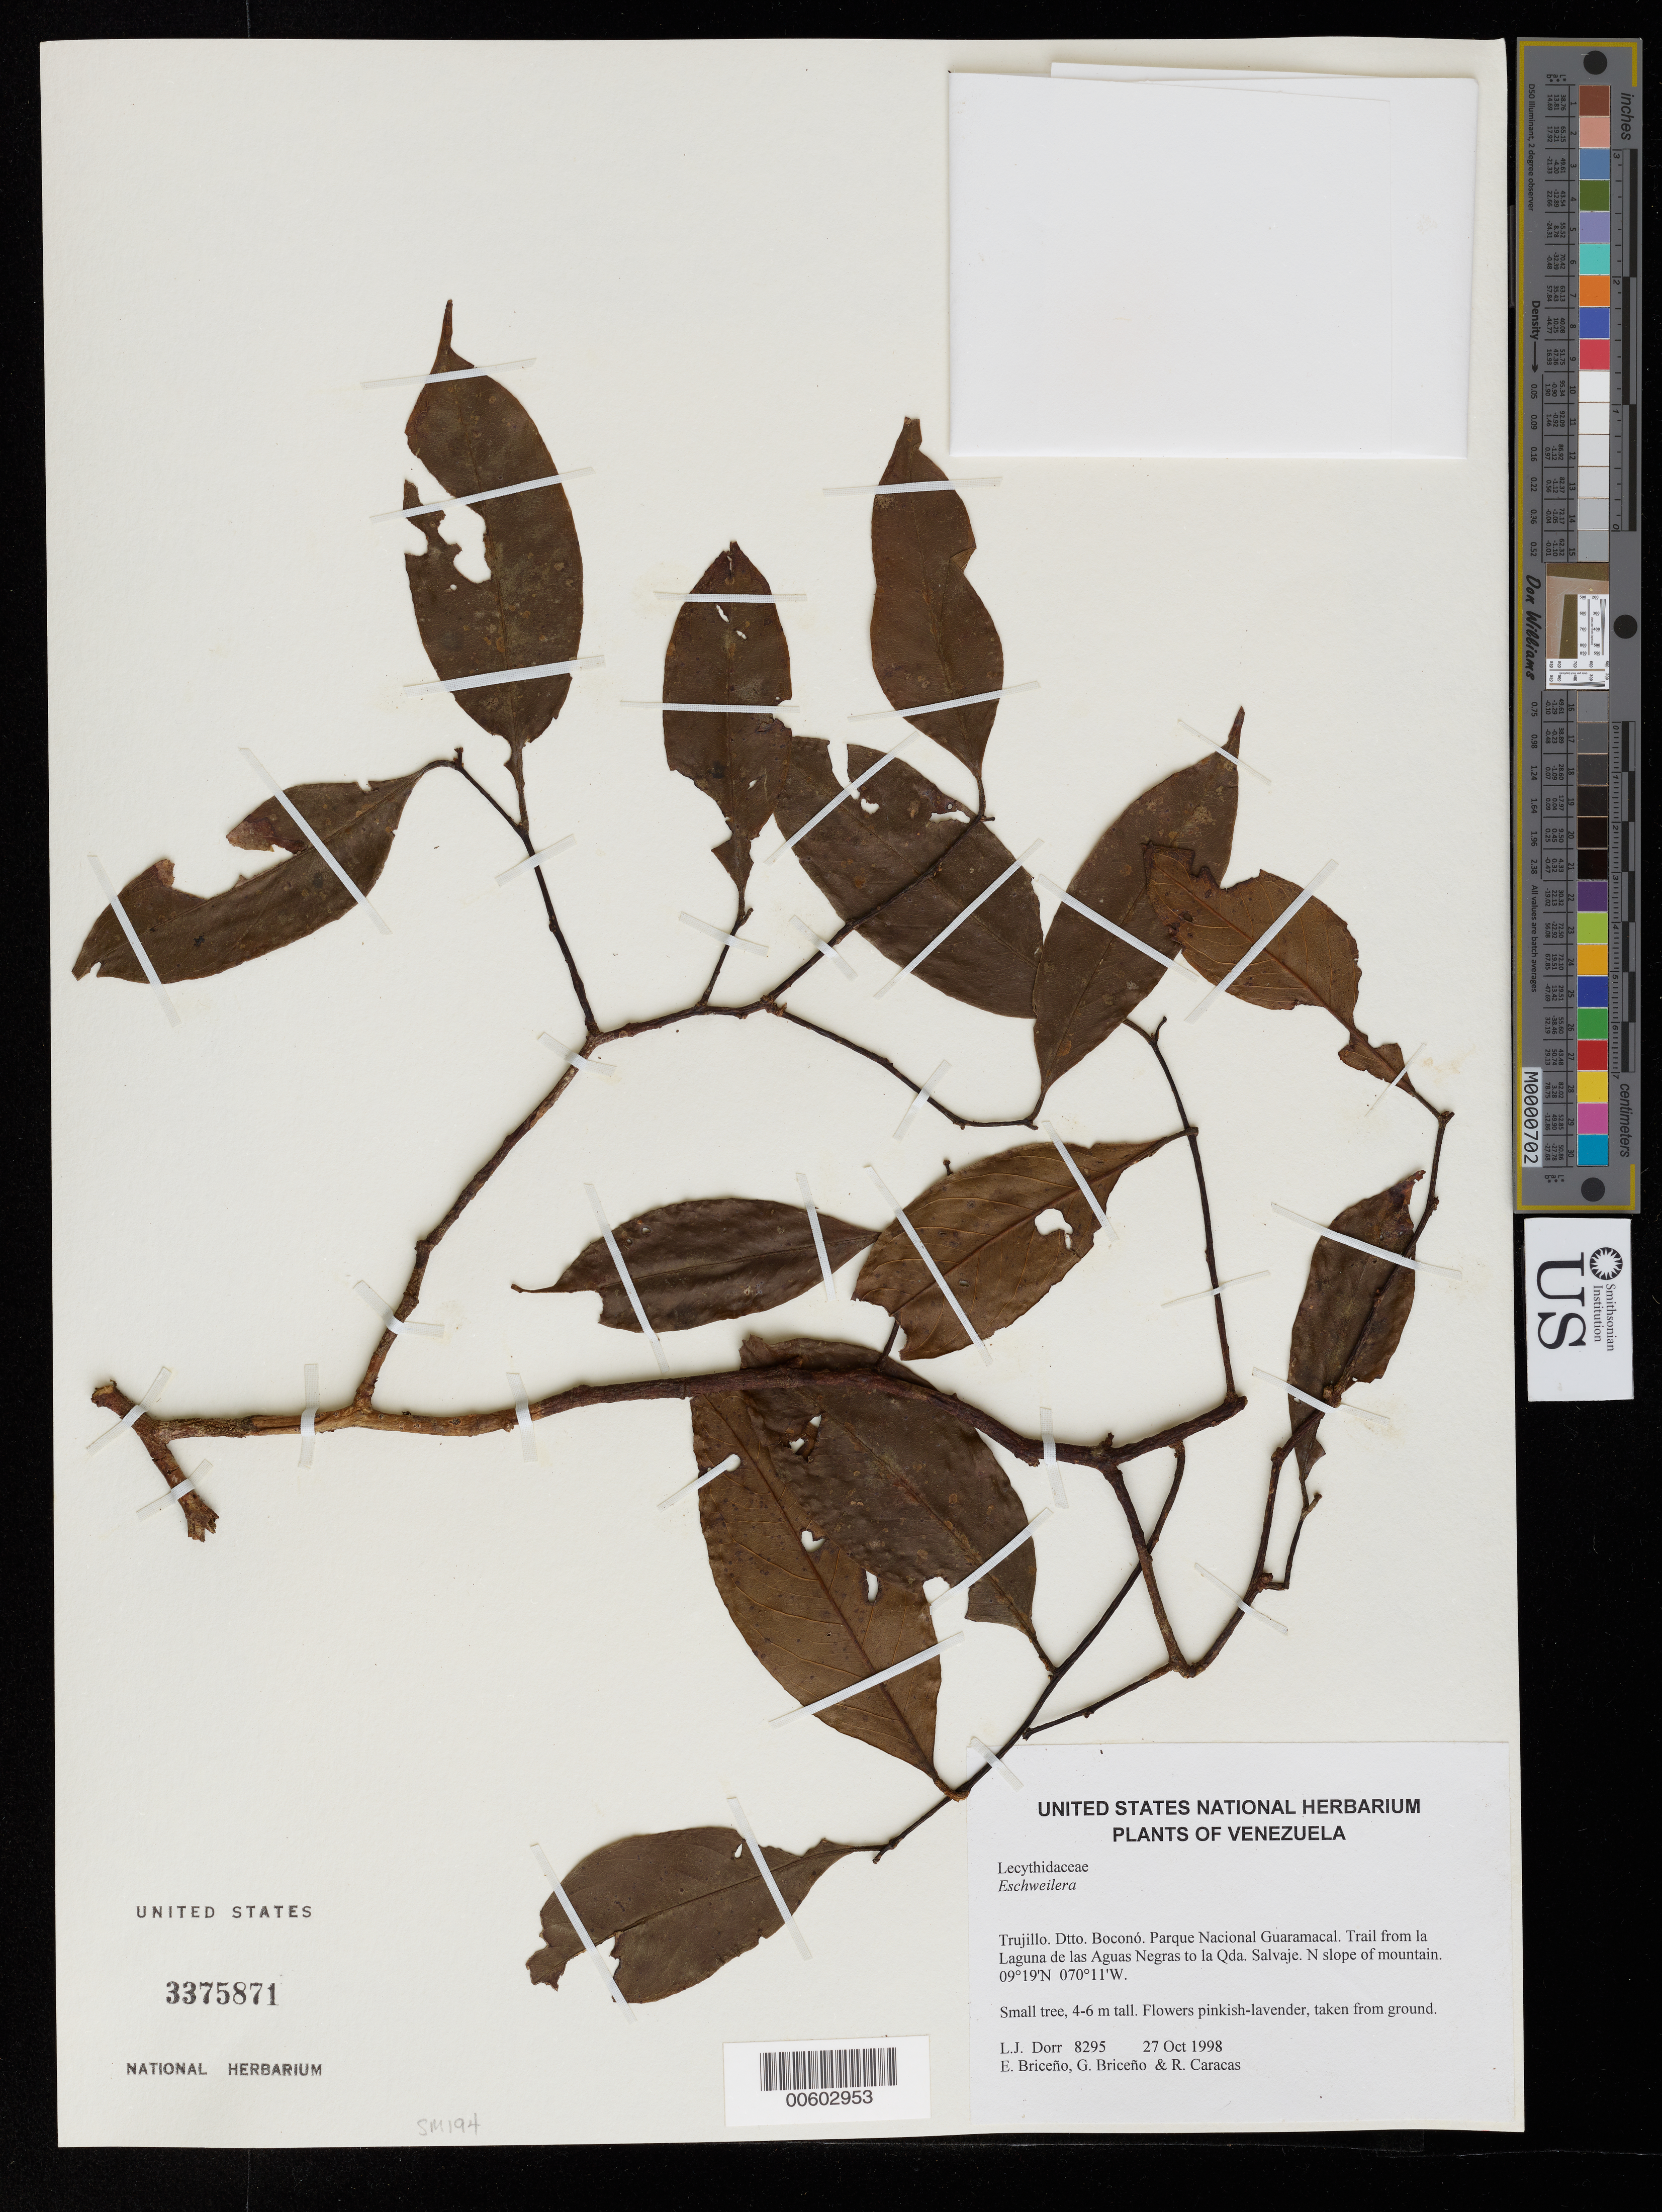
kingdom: Plantae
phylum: Tracheophyta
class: Magnoliopsida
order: Ericales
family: Lecythidaceae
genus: Eschweilera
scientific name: Eschweilera perumbonata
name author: Pittier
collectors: L. J. Dorr, E. Briceño, G. Briceño & R. Caracas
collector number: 8295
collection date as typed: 27 Oct 1998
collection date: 1998-10-27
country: Venezuela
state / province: Trujillo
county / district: Boconó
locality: Parque Nacional Guaramacal. Trail from la Laguna de las Aguas Negras to la Qda. Salvaje. N slope of mountain.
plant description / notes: PORT, US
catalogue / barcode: US 3375871